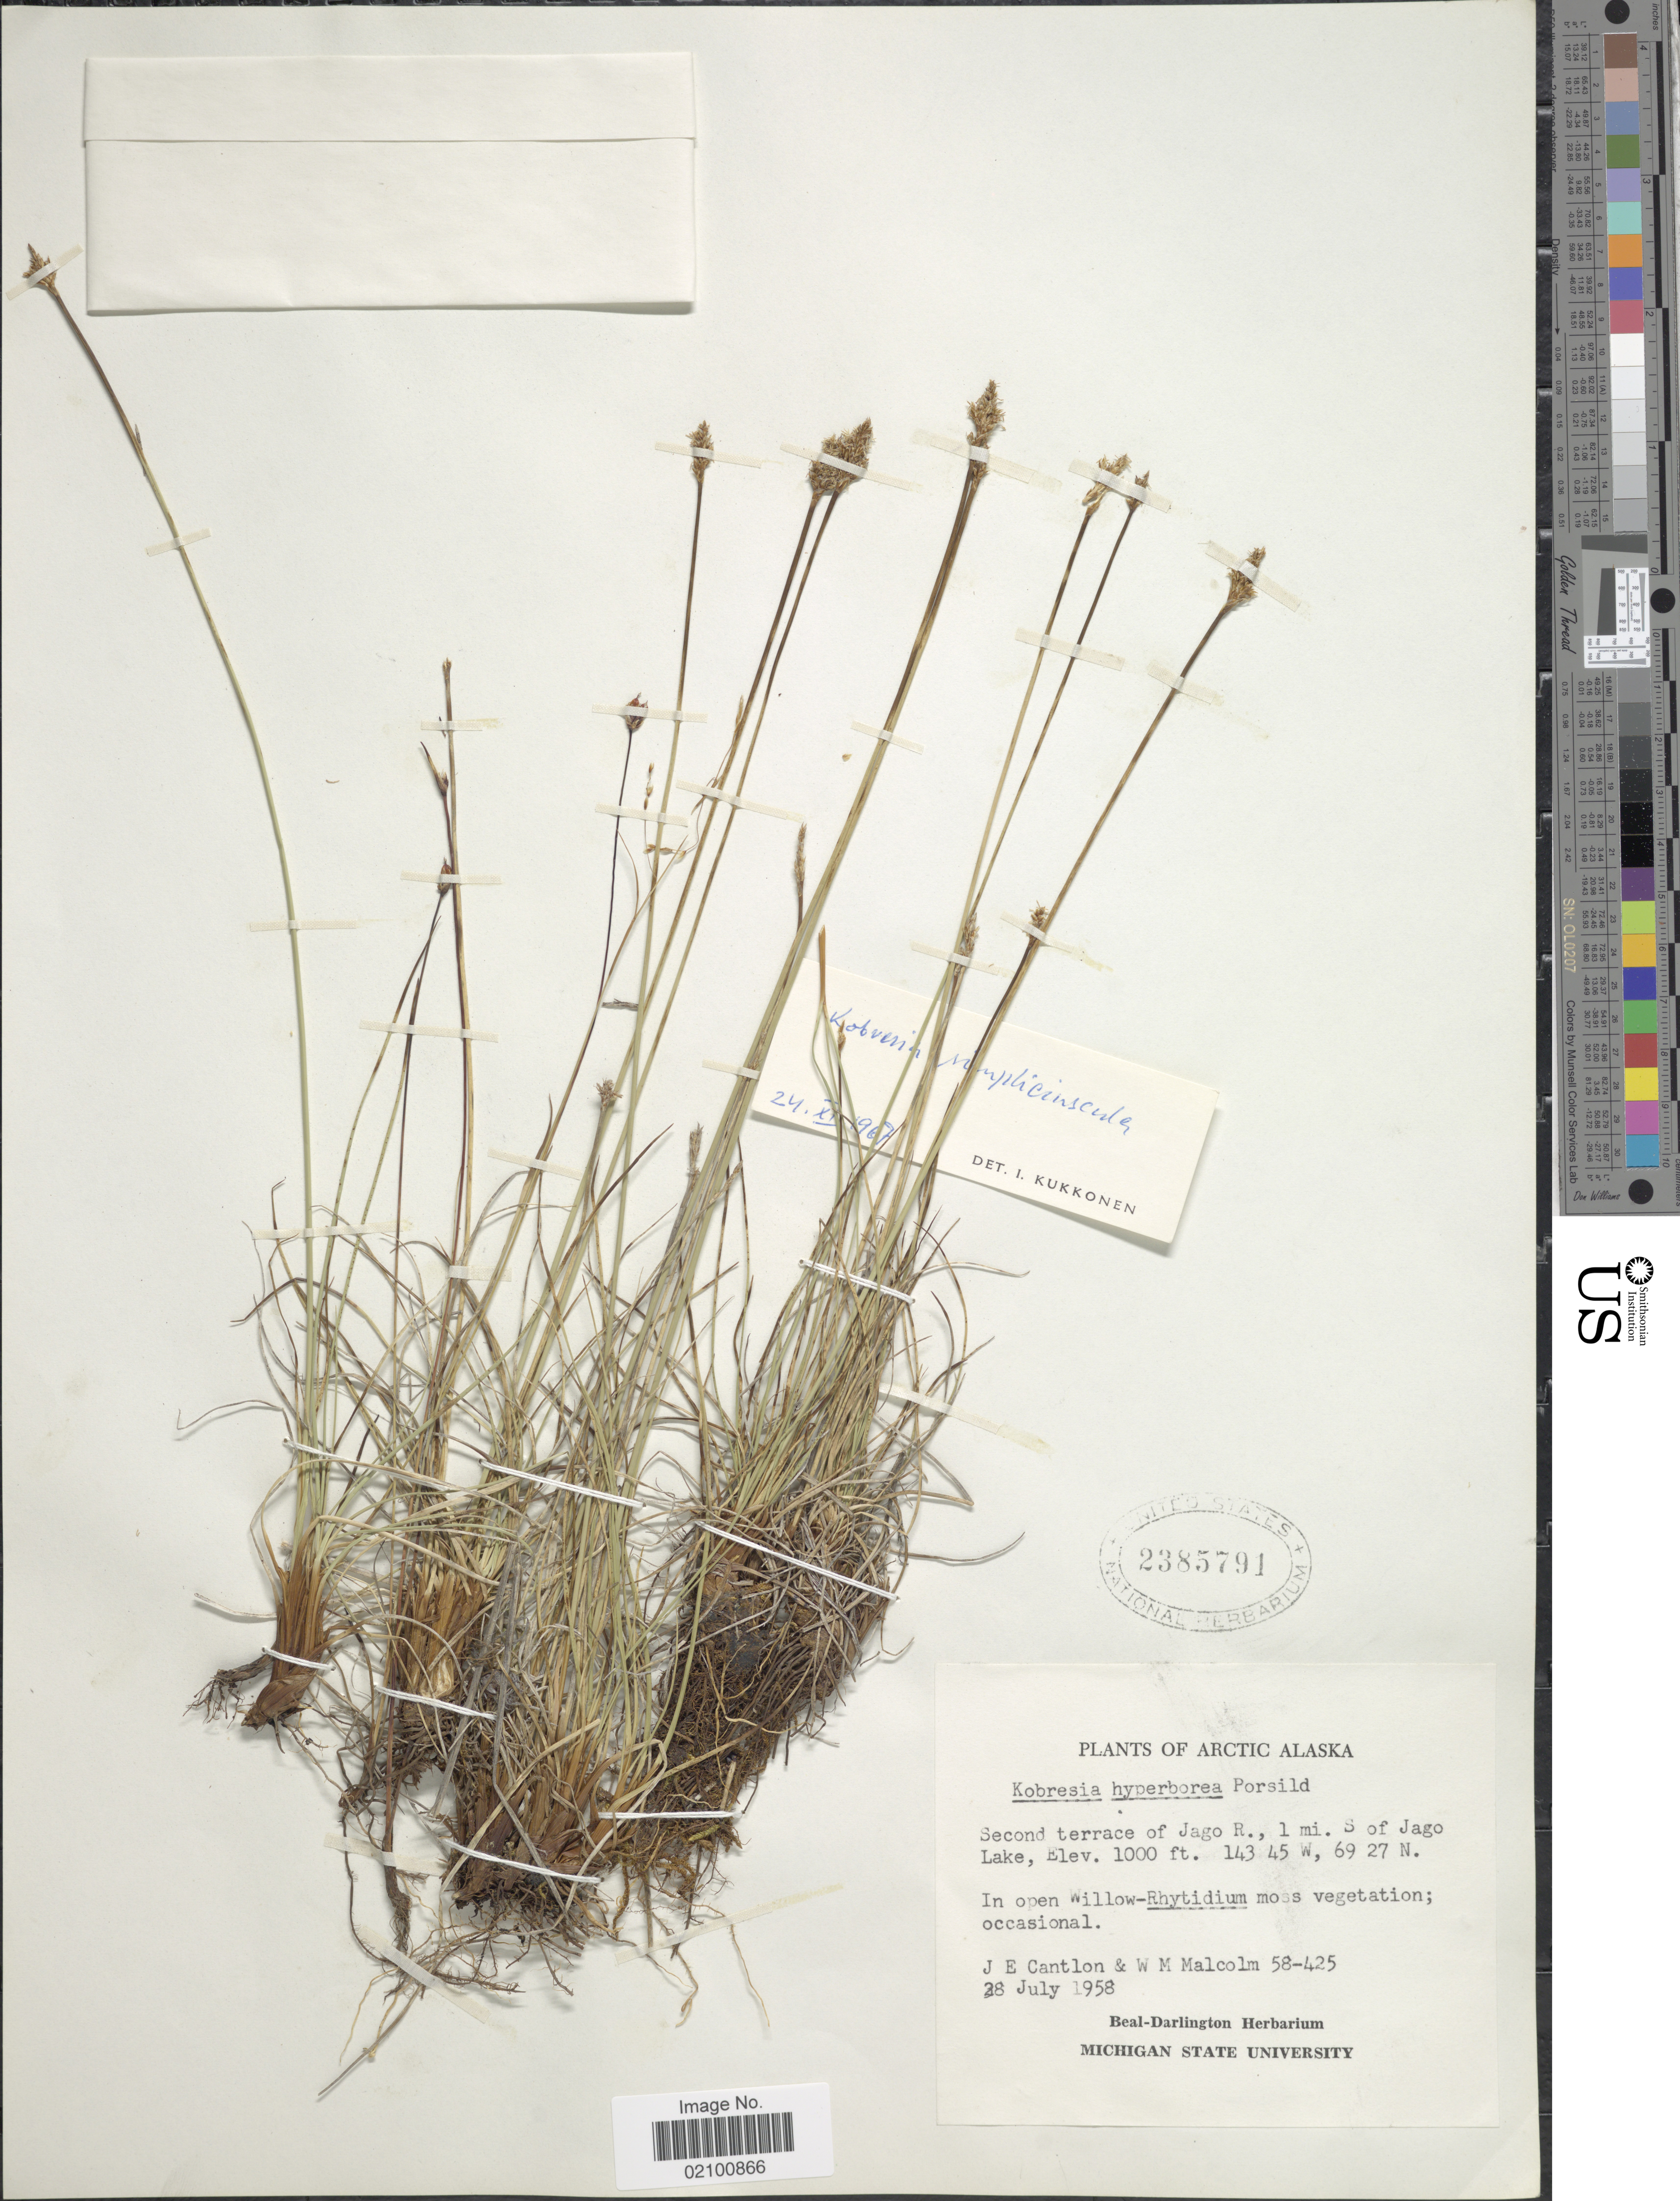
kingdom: Plantae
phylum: Tracheophyta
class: Liliopsida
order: Poales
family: Cyperaceae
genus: Carex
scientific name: Carex simpliciuscula subsp. simpliciuscula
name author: Wahlenb.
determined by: Strong, M. T., (US), Smithsonian Institution - National Museum of Natural History (UNITED STATES)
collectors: J. Cantlon & W. Malcolm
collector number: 58-425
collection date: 1958-07-28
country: United States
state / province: Alaska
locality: Arctic Alaska, second terrace of Jago R., 1 mi S of Jago Lake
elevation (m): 305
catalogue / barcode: US 2385791